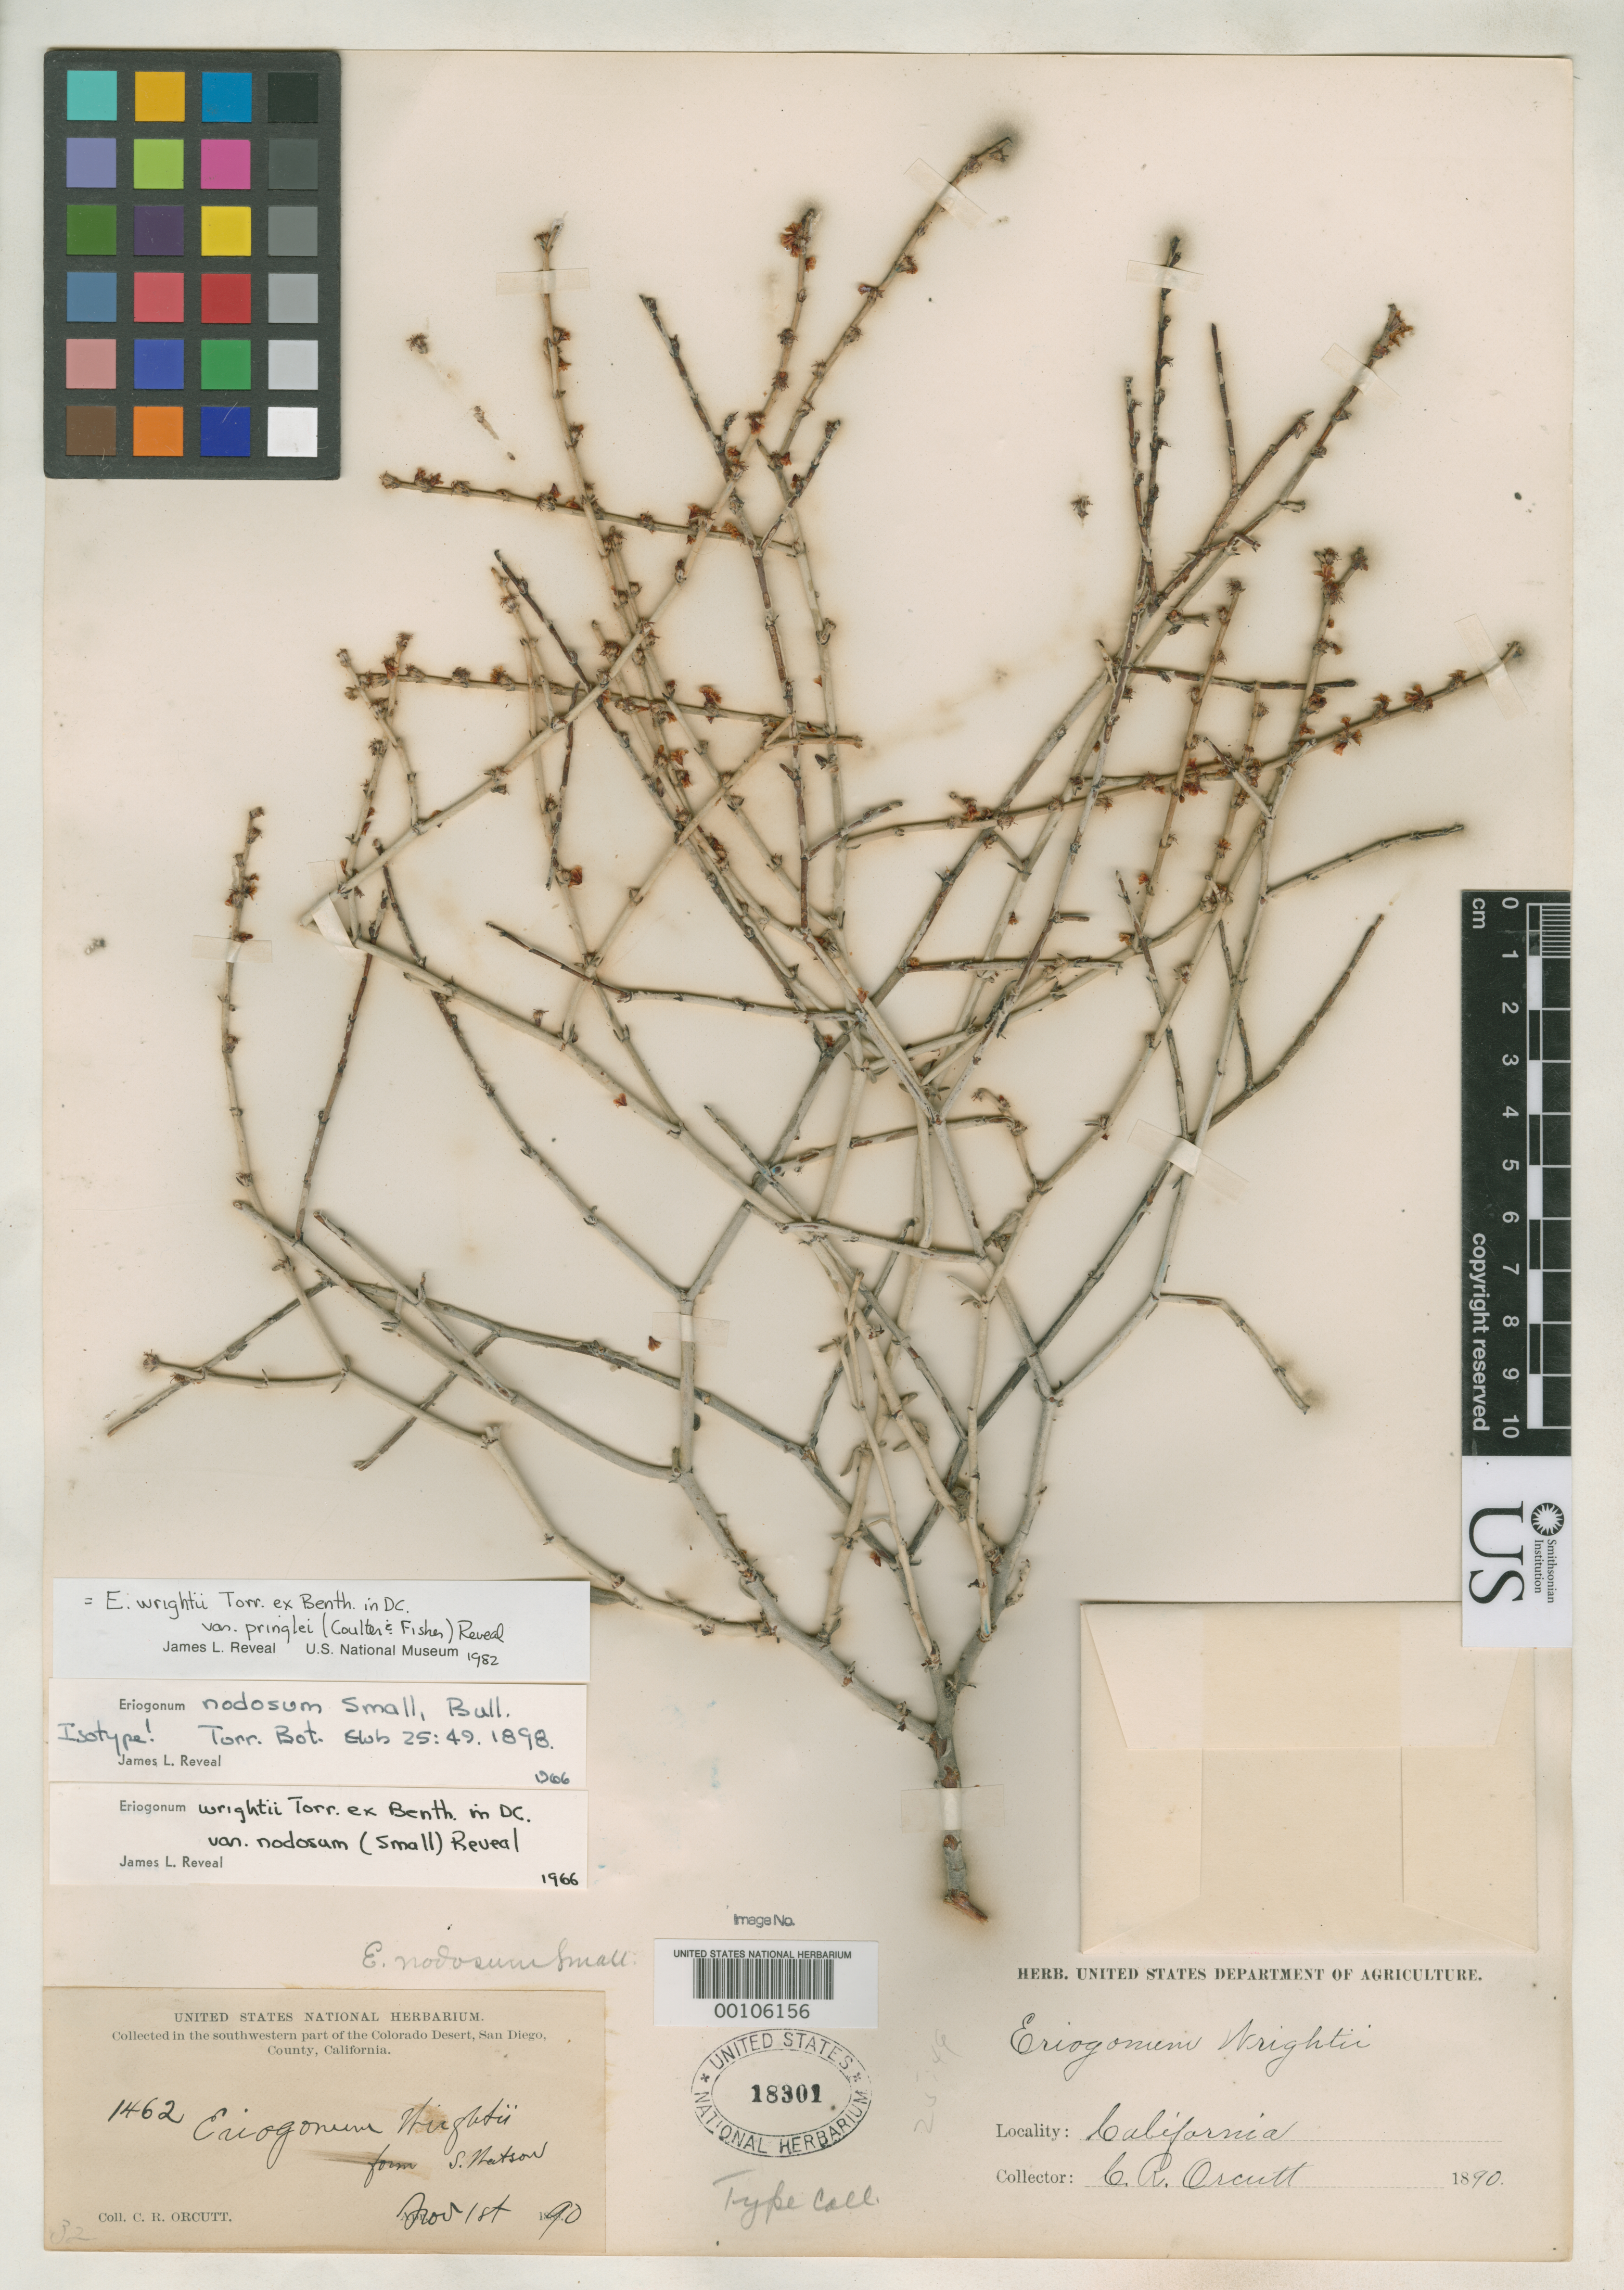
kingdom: Plantae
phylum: Tracheophyta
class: Magnoliopsida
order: Caryophyllales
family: Polygonaceae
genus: Eriogonum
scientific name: Eriogonum nodosum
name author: Small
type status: Isotype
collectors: C. R. Orcutt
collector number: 1462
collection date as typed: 01 Nov 1890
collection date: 1890-11-01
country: United States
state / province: California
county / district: San Diego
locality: Don Cabesas near Coyote Wells.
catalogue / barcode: US 18301